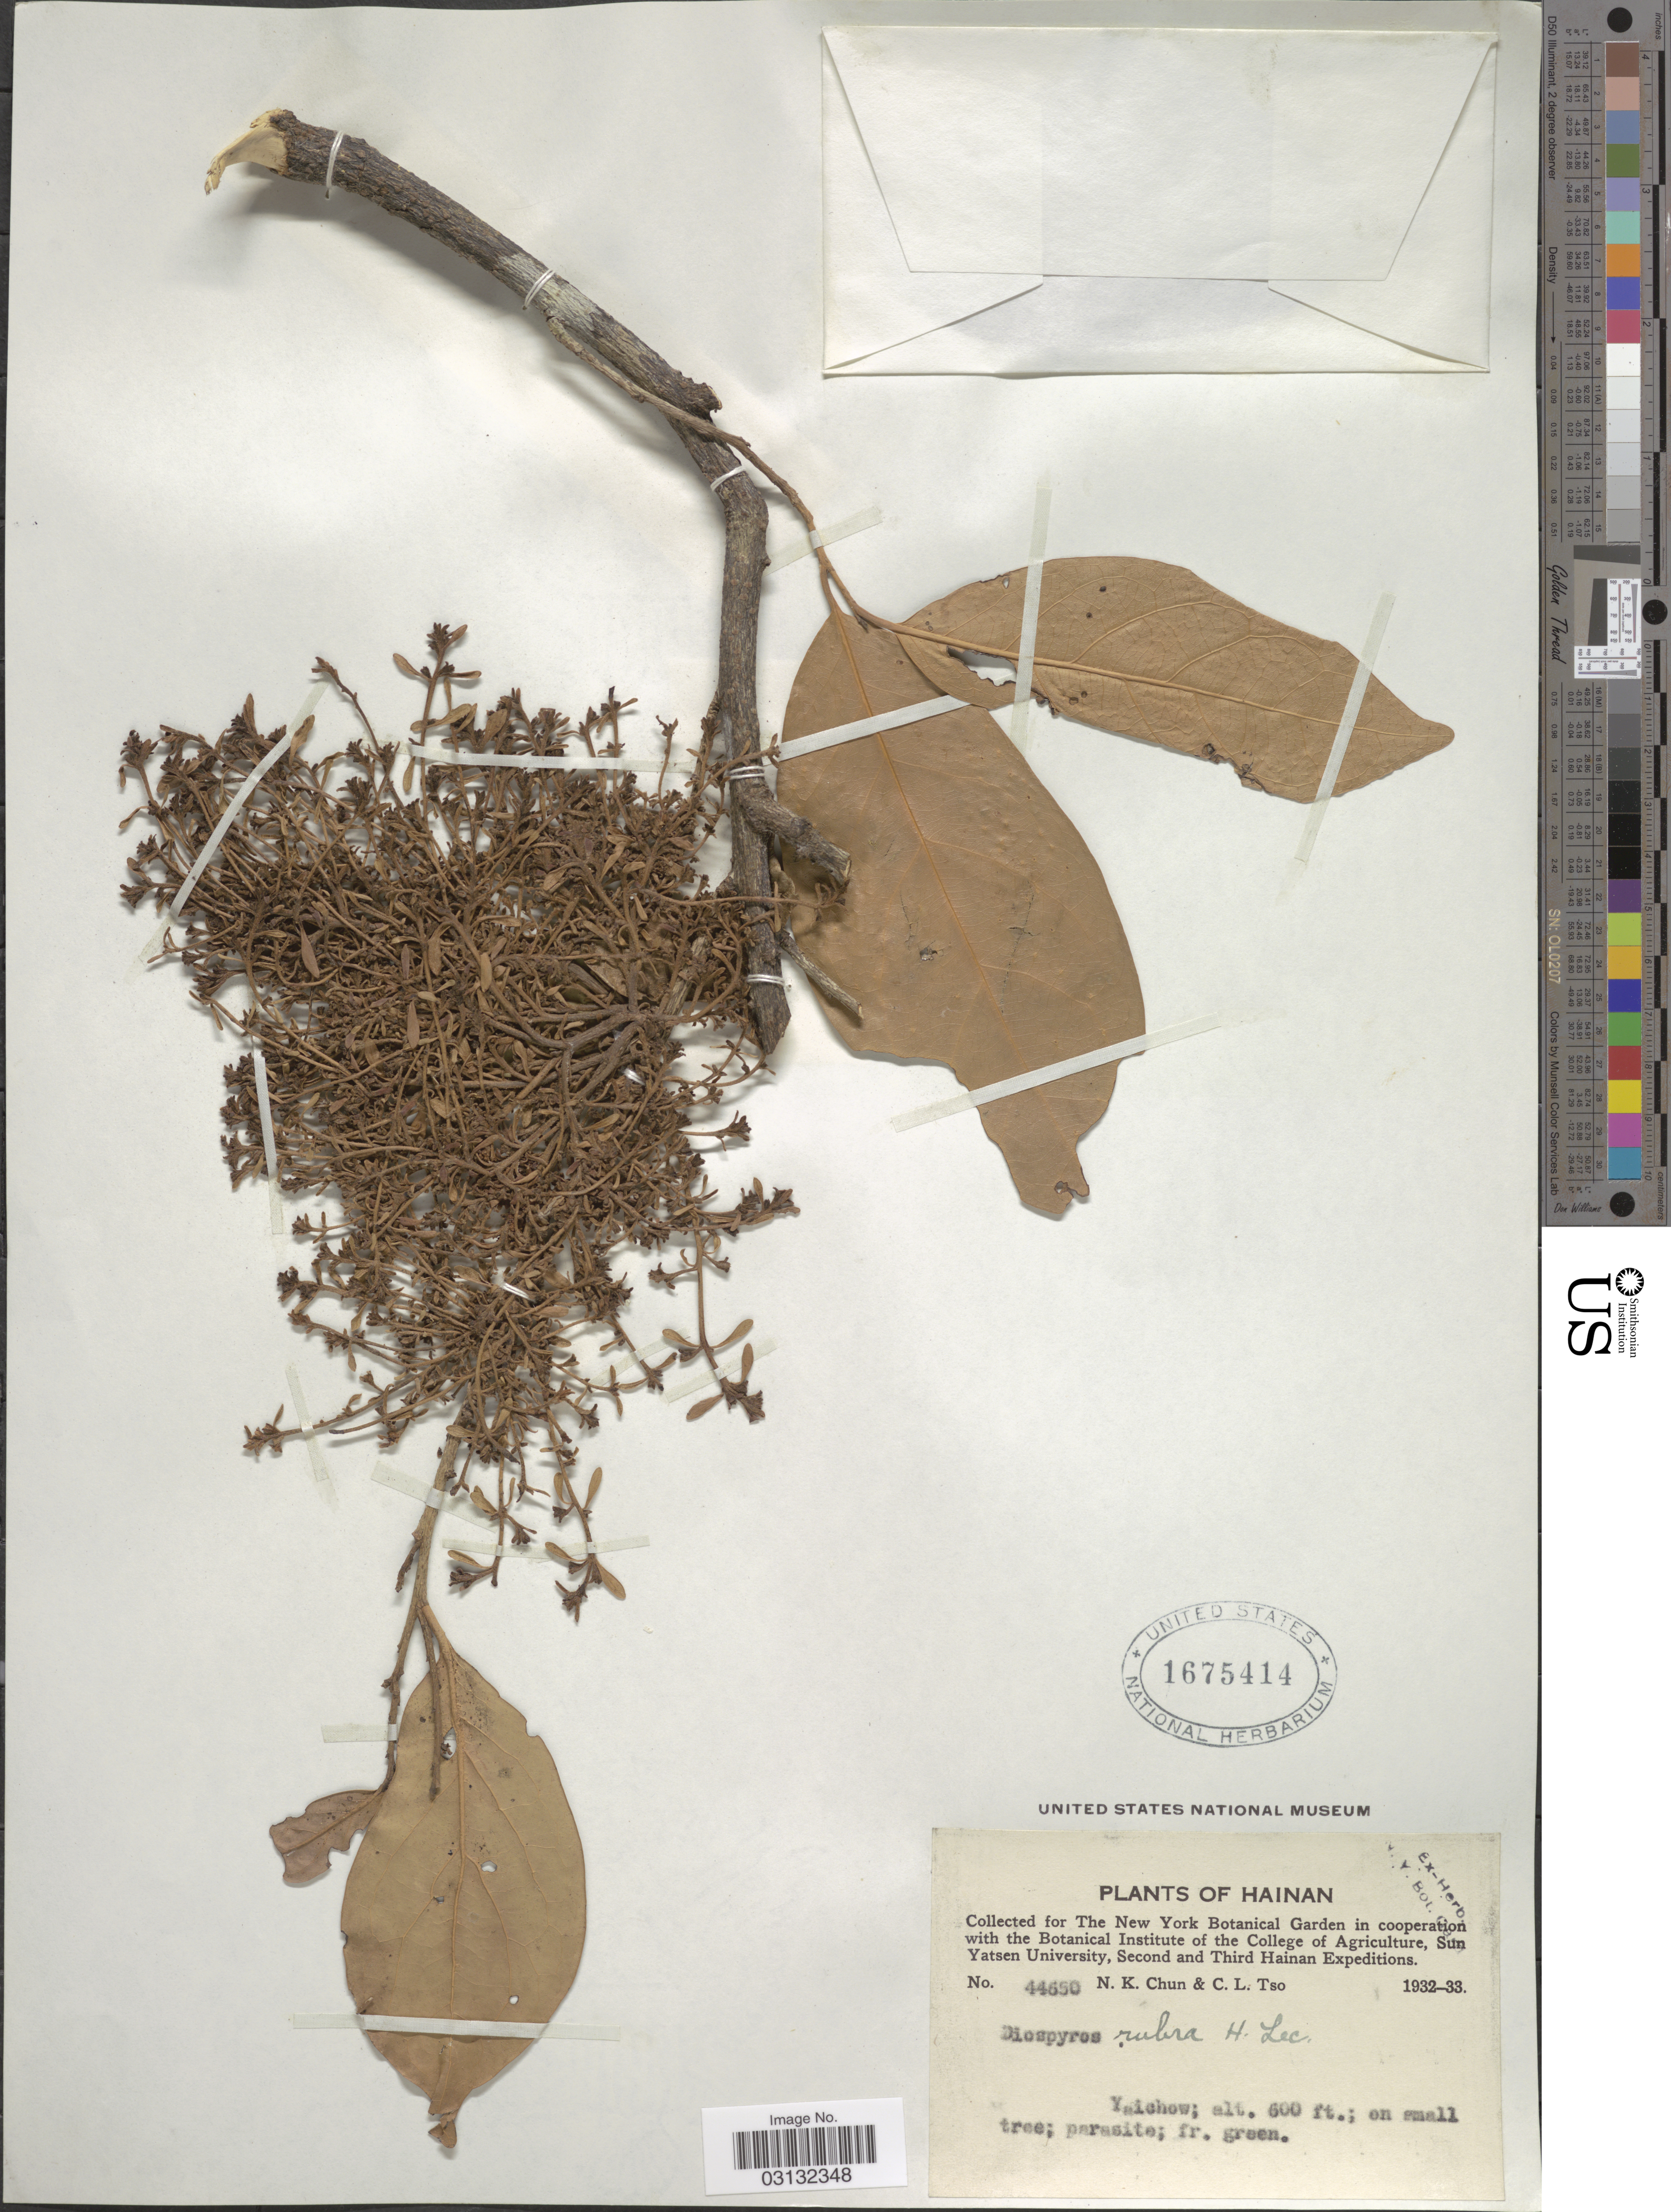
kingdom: Plantae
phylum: Tracheophyta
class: Magnoliopsida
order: Ericales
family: Ebenaceae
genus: Diospyros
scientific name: Diospyros rubra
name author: Lecomte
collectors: N. K. Chun & C. Tso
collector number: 44650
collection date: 1932/1933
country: China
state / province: Hainan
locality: Yaichow.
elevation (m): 183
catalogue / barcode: US 1675414